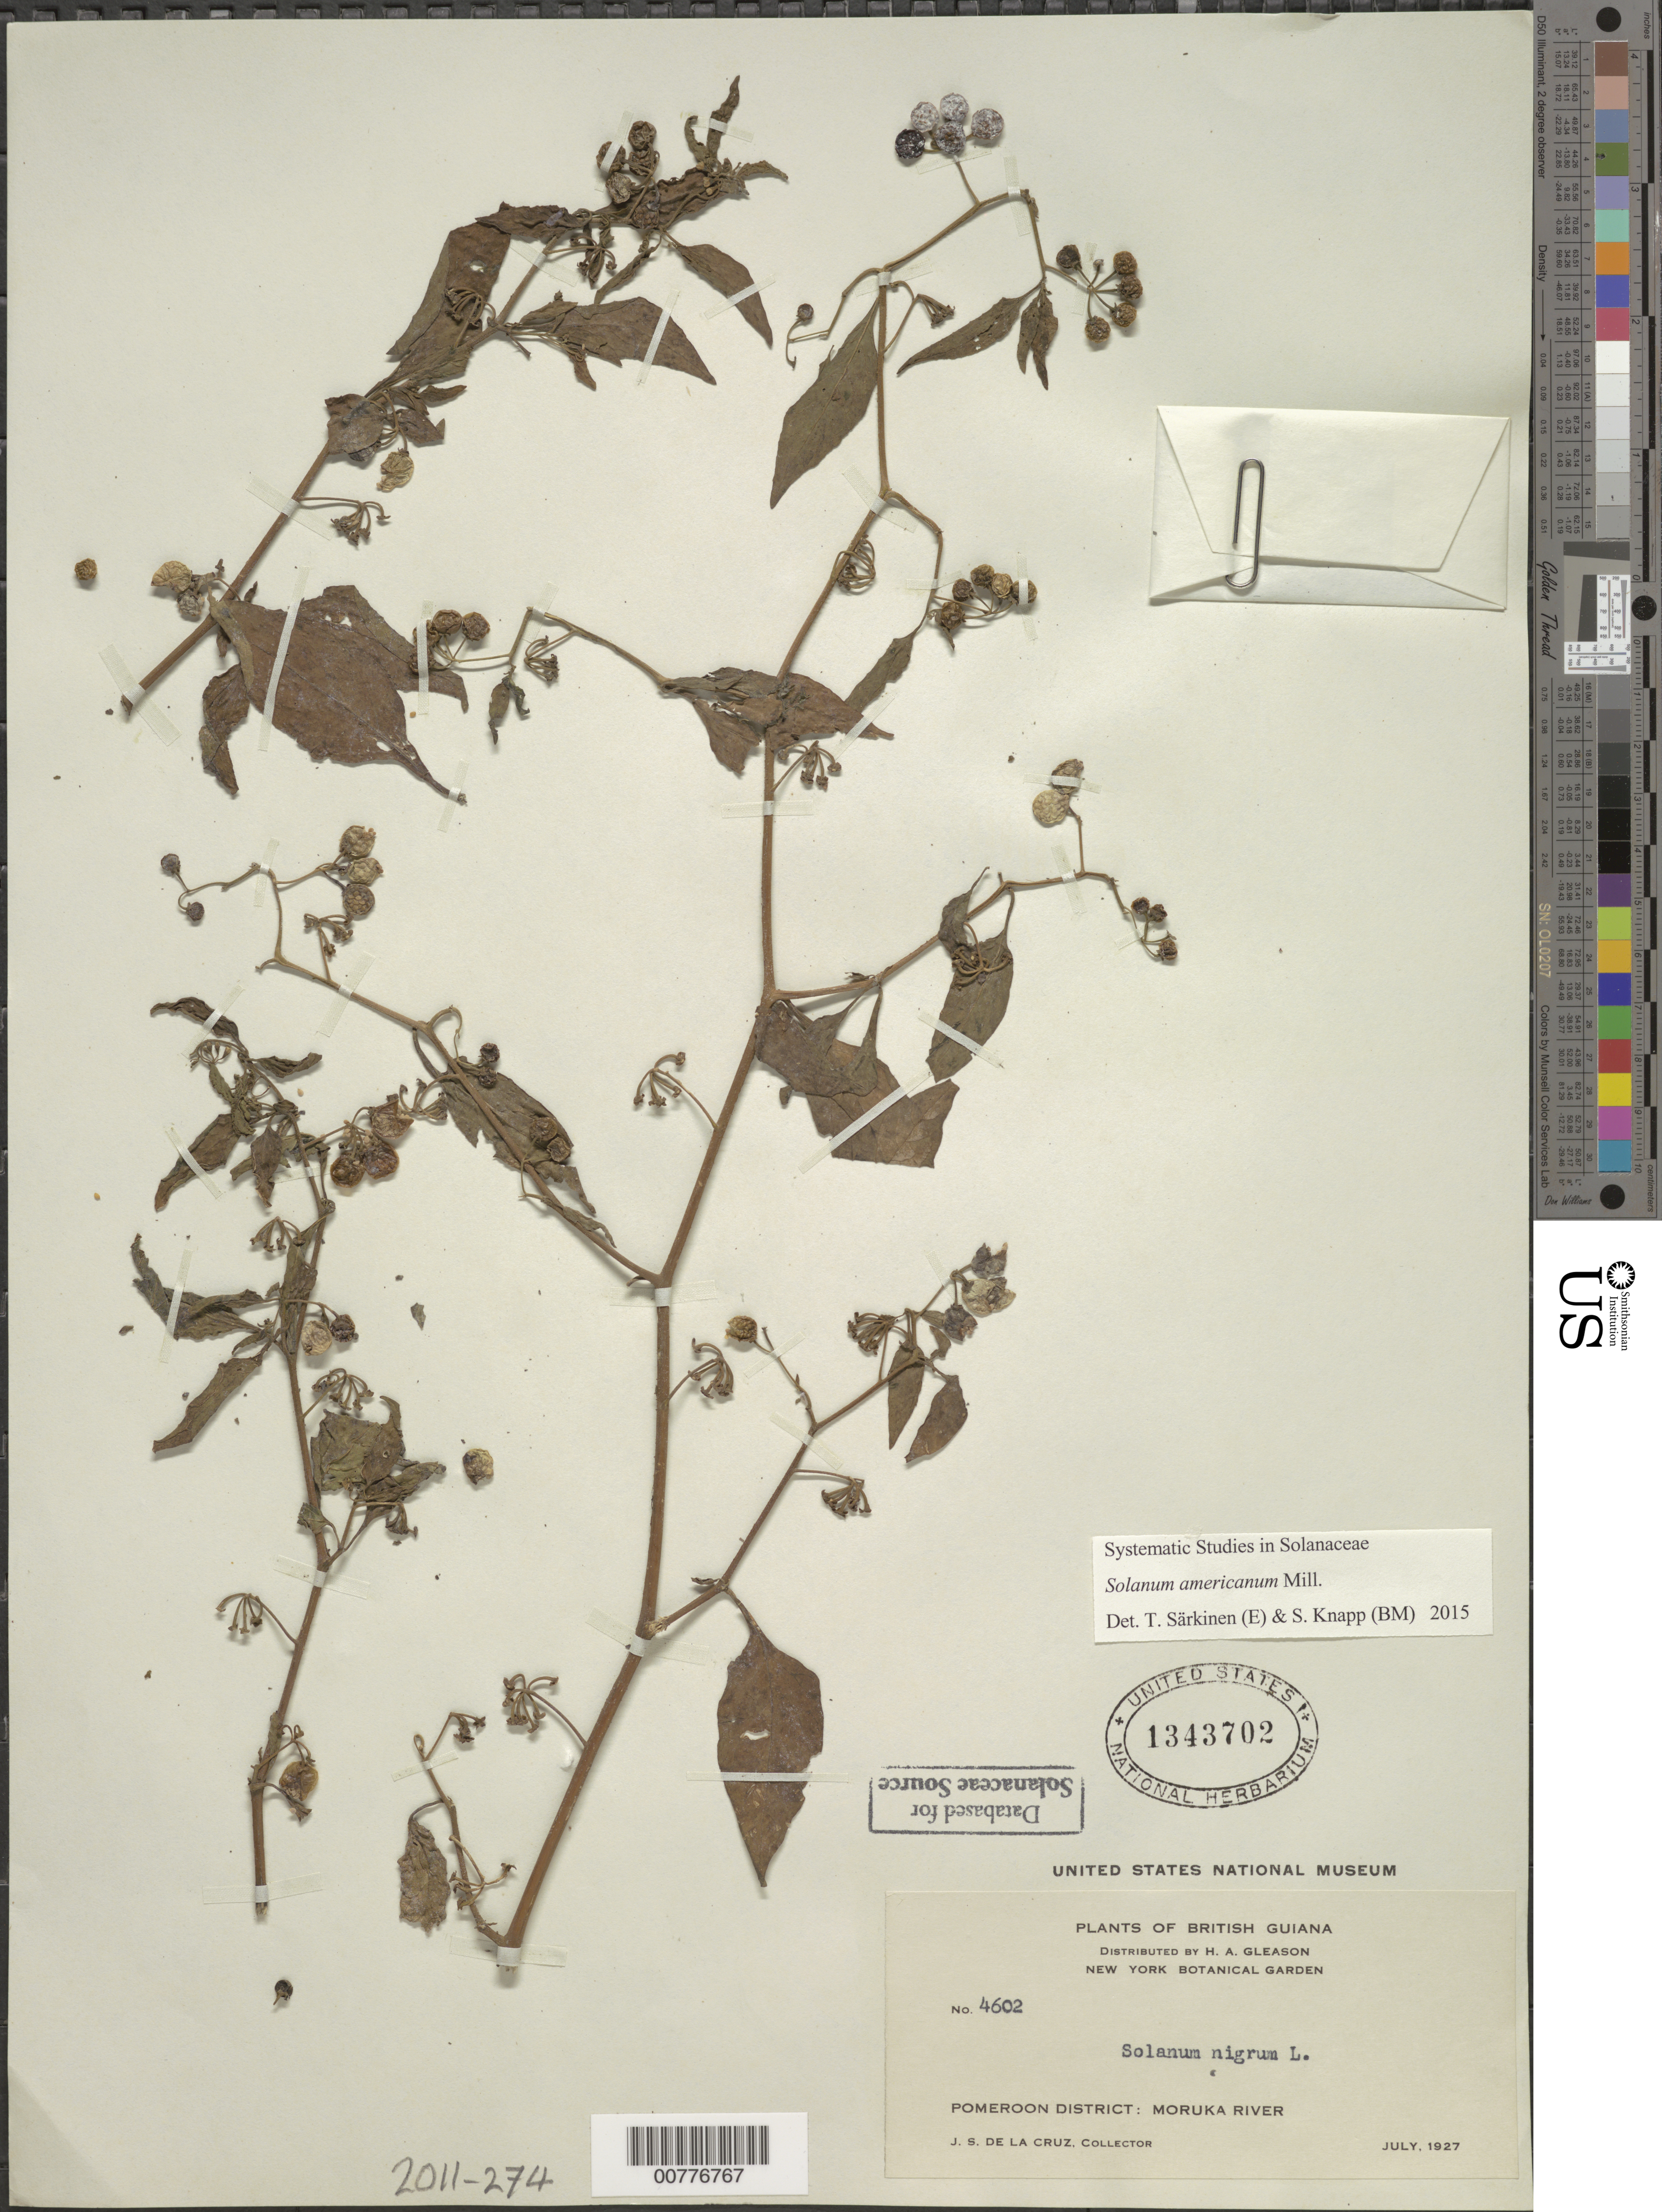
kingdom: Plantae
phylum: Tracheophyta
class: Magnoliopsida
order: Solanales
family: Solanaceae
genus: Solanum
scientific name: Solanum nigrum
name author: L.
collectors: J. S. de la Cruz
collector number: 4602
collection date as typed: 7 Jul 1927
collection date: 1927-07-07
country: Guyana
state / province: Barima-Waini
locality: Moruka R., Pomeroon Dist.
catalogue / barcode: US 1343702